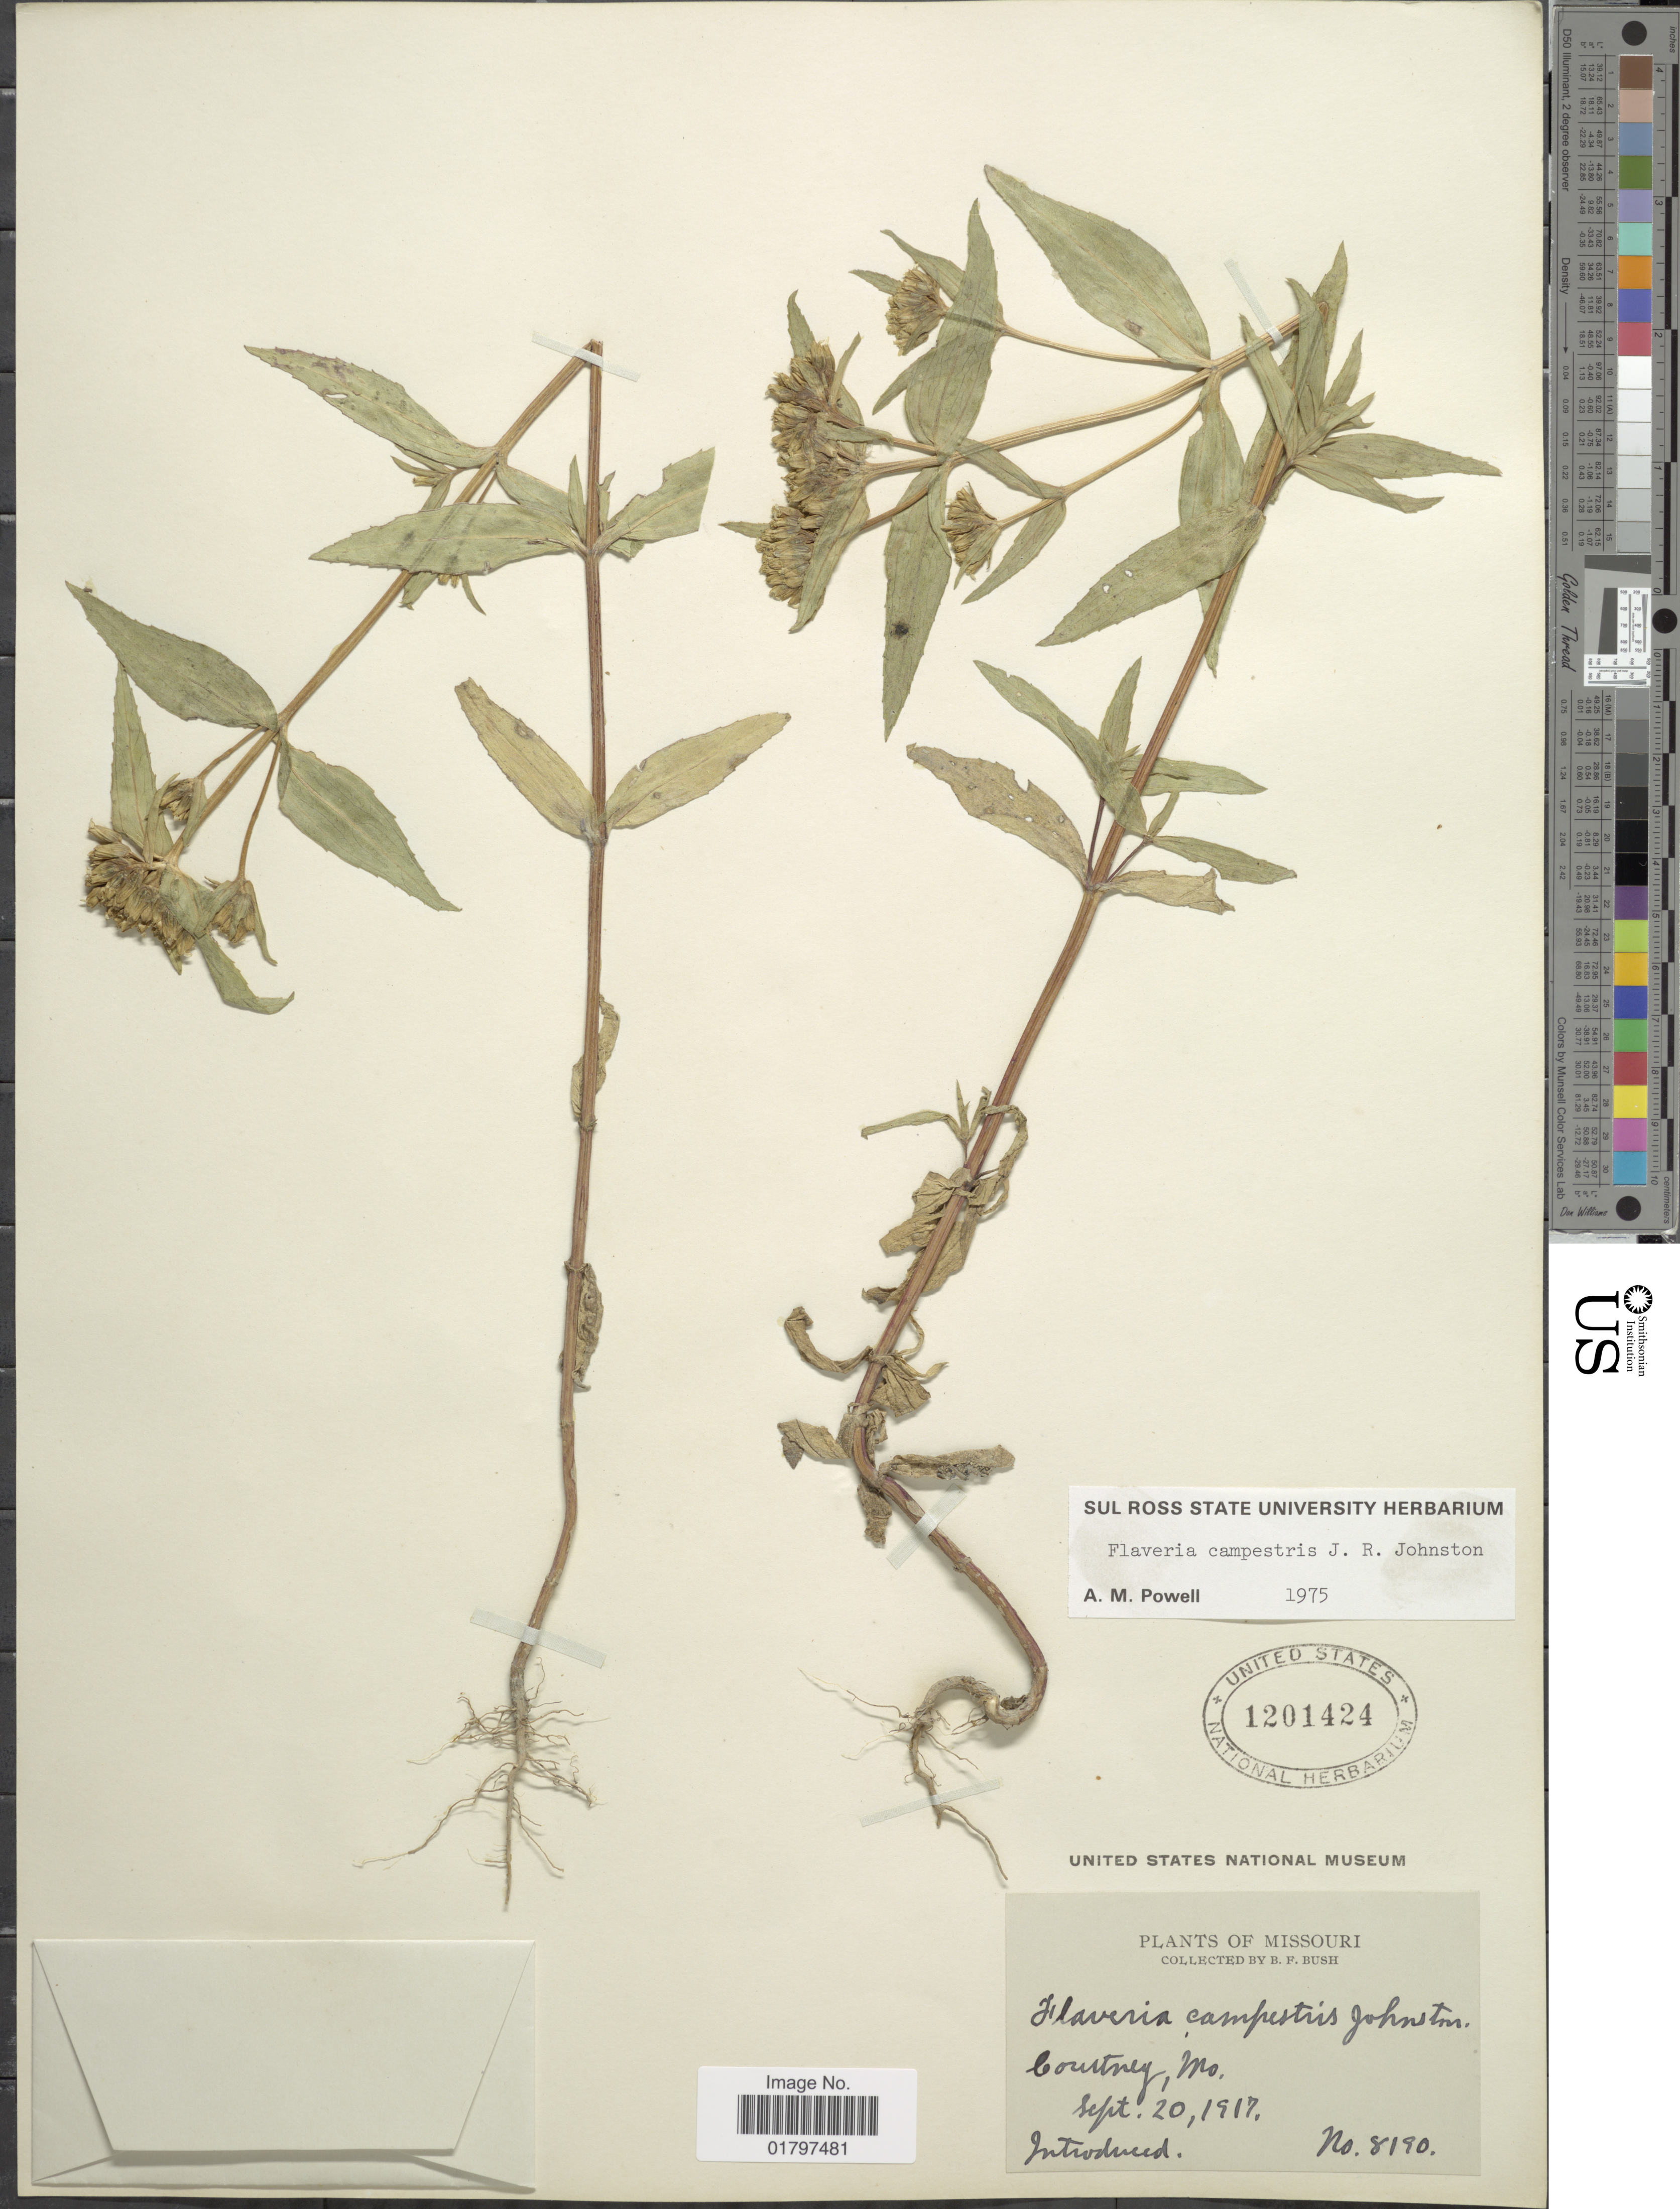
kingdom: Plantae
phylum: Tracheophyta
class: Magnoliopsida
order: Asterales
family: Asteraceae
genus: Flaveria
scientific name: Flaveria campestris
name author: J.R. Johnst.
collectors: B. F. Bush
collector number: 8190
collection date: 1917-09-20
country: United States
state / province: Missouri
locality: Courtney, Mo.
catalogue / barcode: US 1201424